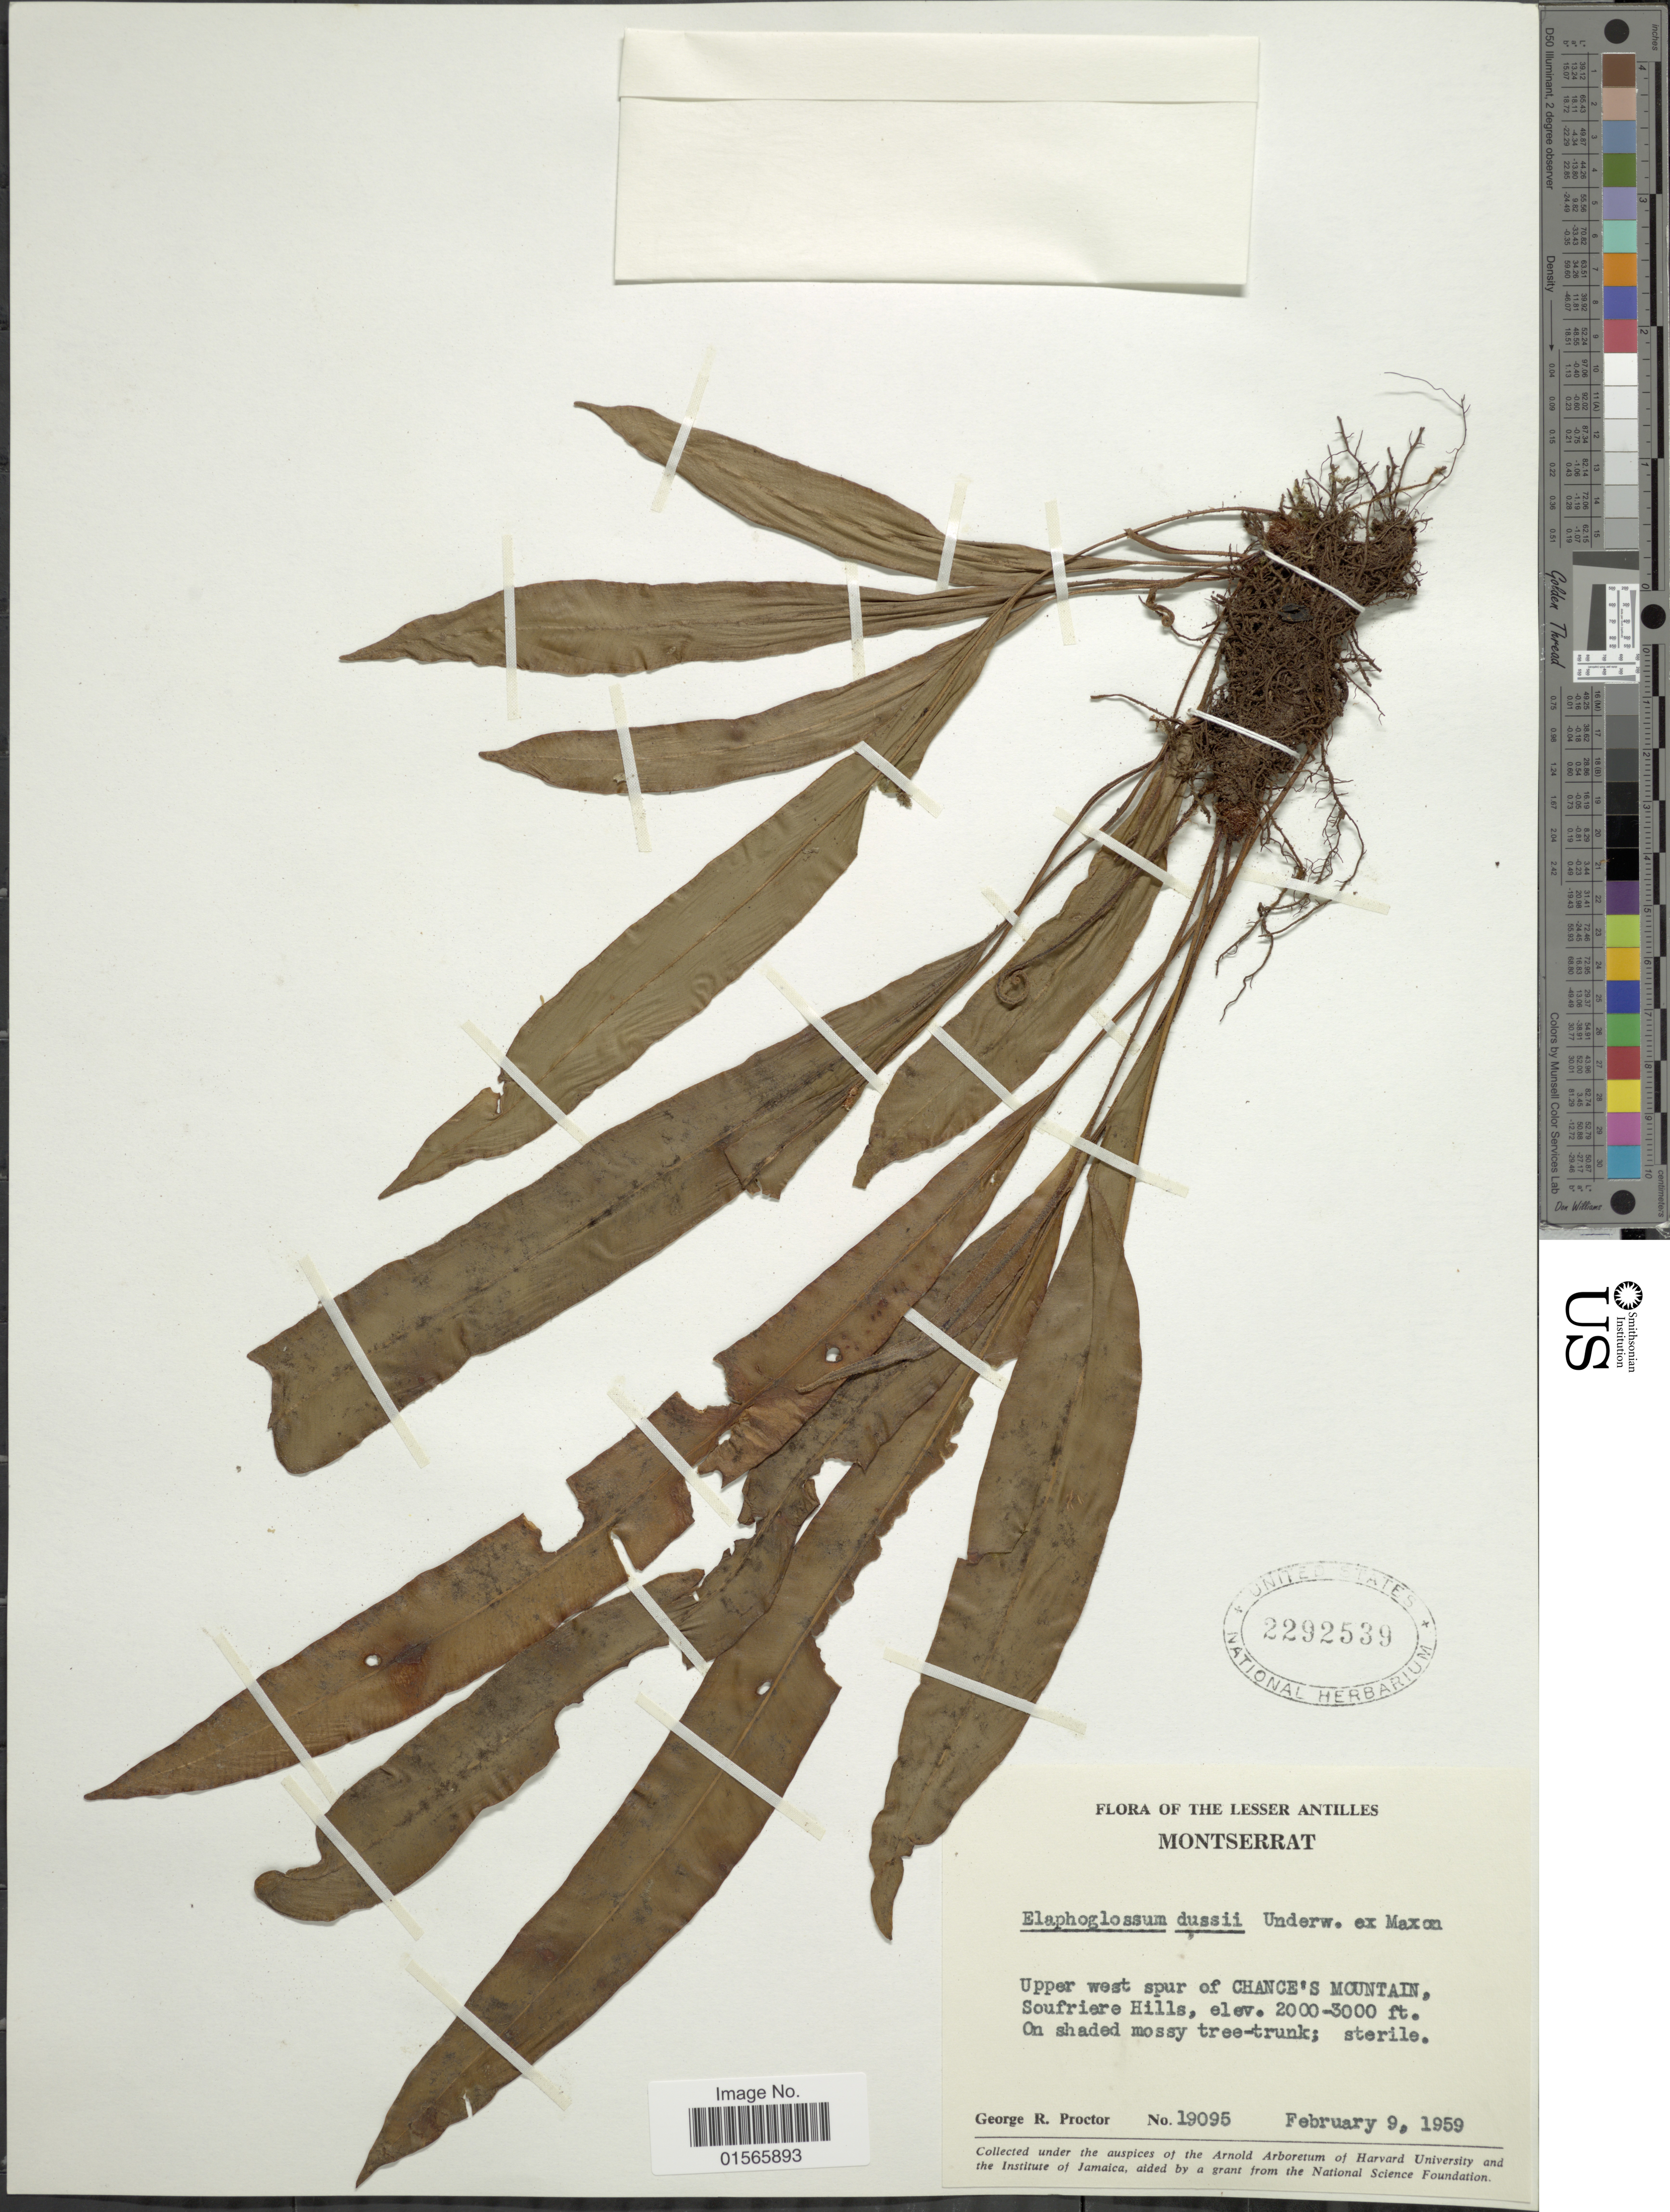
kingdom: Plantae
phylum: Tracheophyta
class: Polypodiopsida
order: Polypodiales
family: Dryopteridaceae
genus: Elaphoglossum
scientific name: Elaphoglossum petiolatum var. dussii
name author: (Underw. ex Maxon) Proctor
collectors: G. R. Proctor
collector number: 19095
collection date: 1959-02-09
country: Montserrat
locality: The Lesser Antilles, Upper west spur of Chance's Mountain, Soufriere Hills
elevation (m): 610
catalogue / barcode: US 2292539